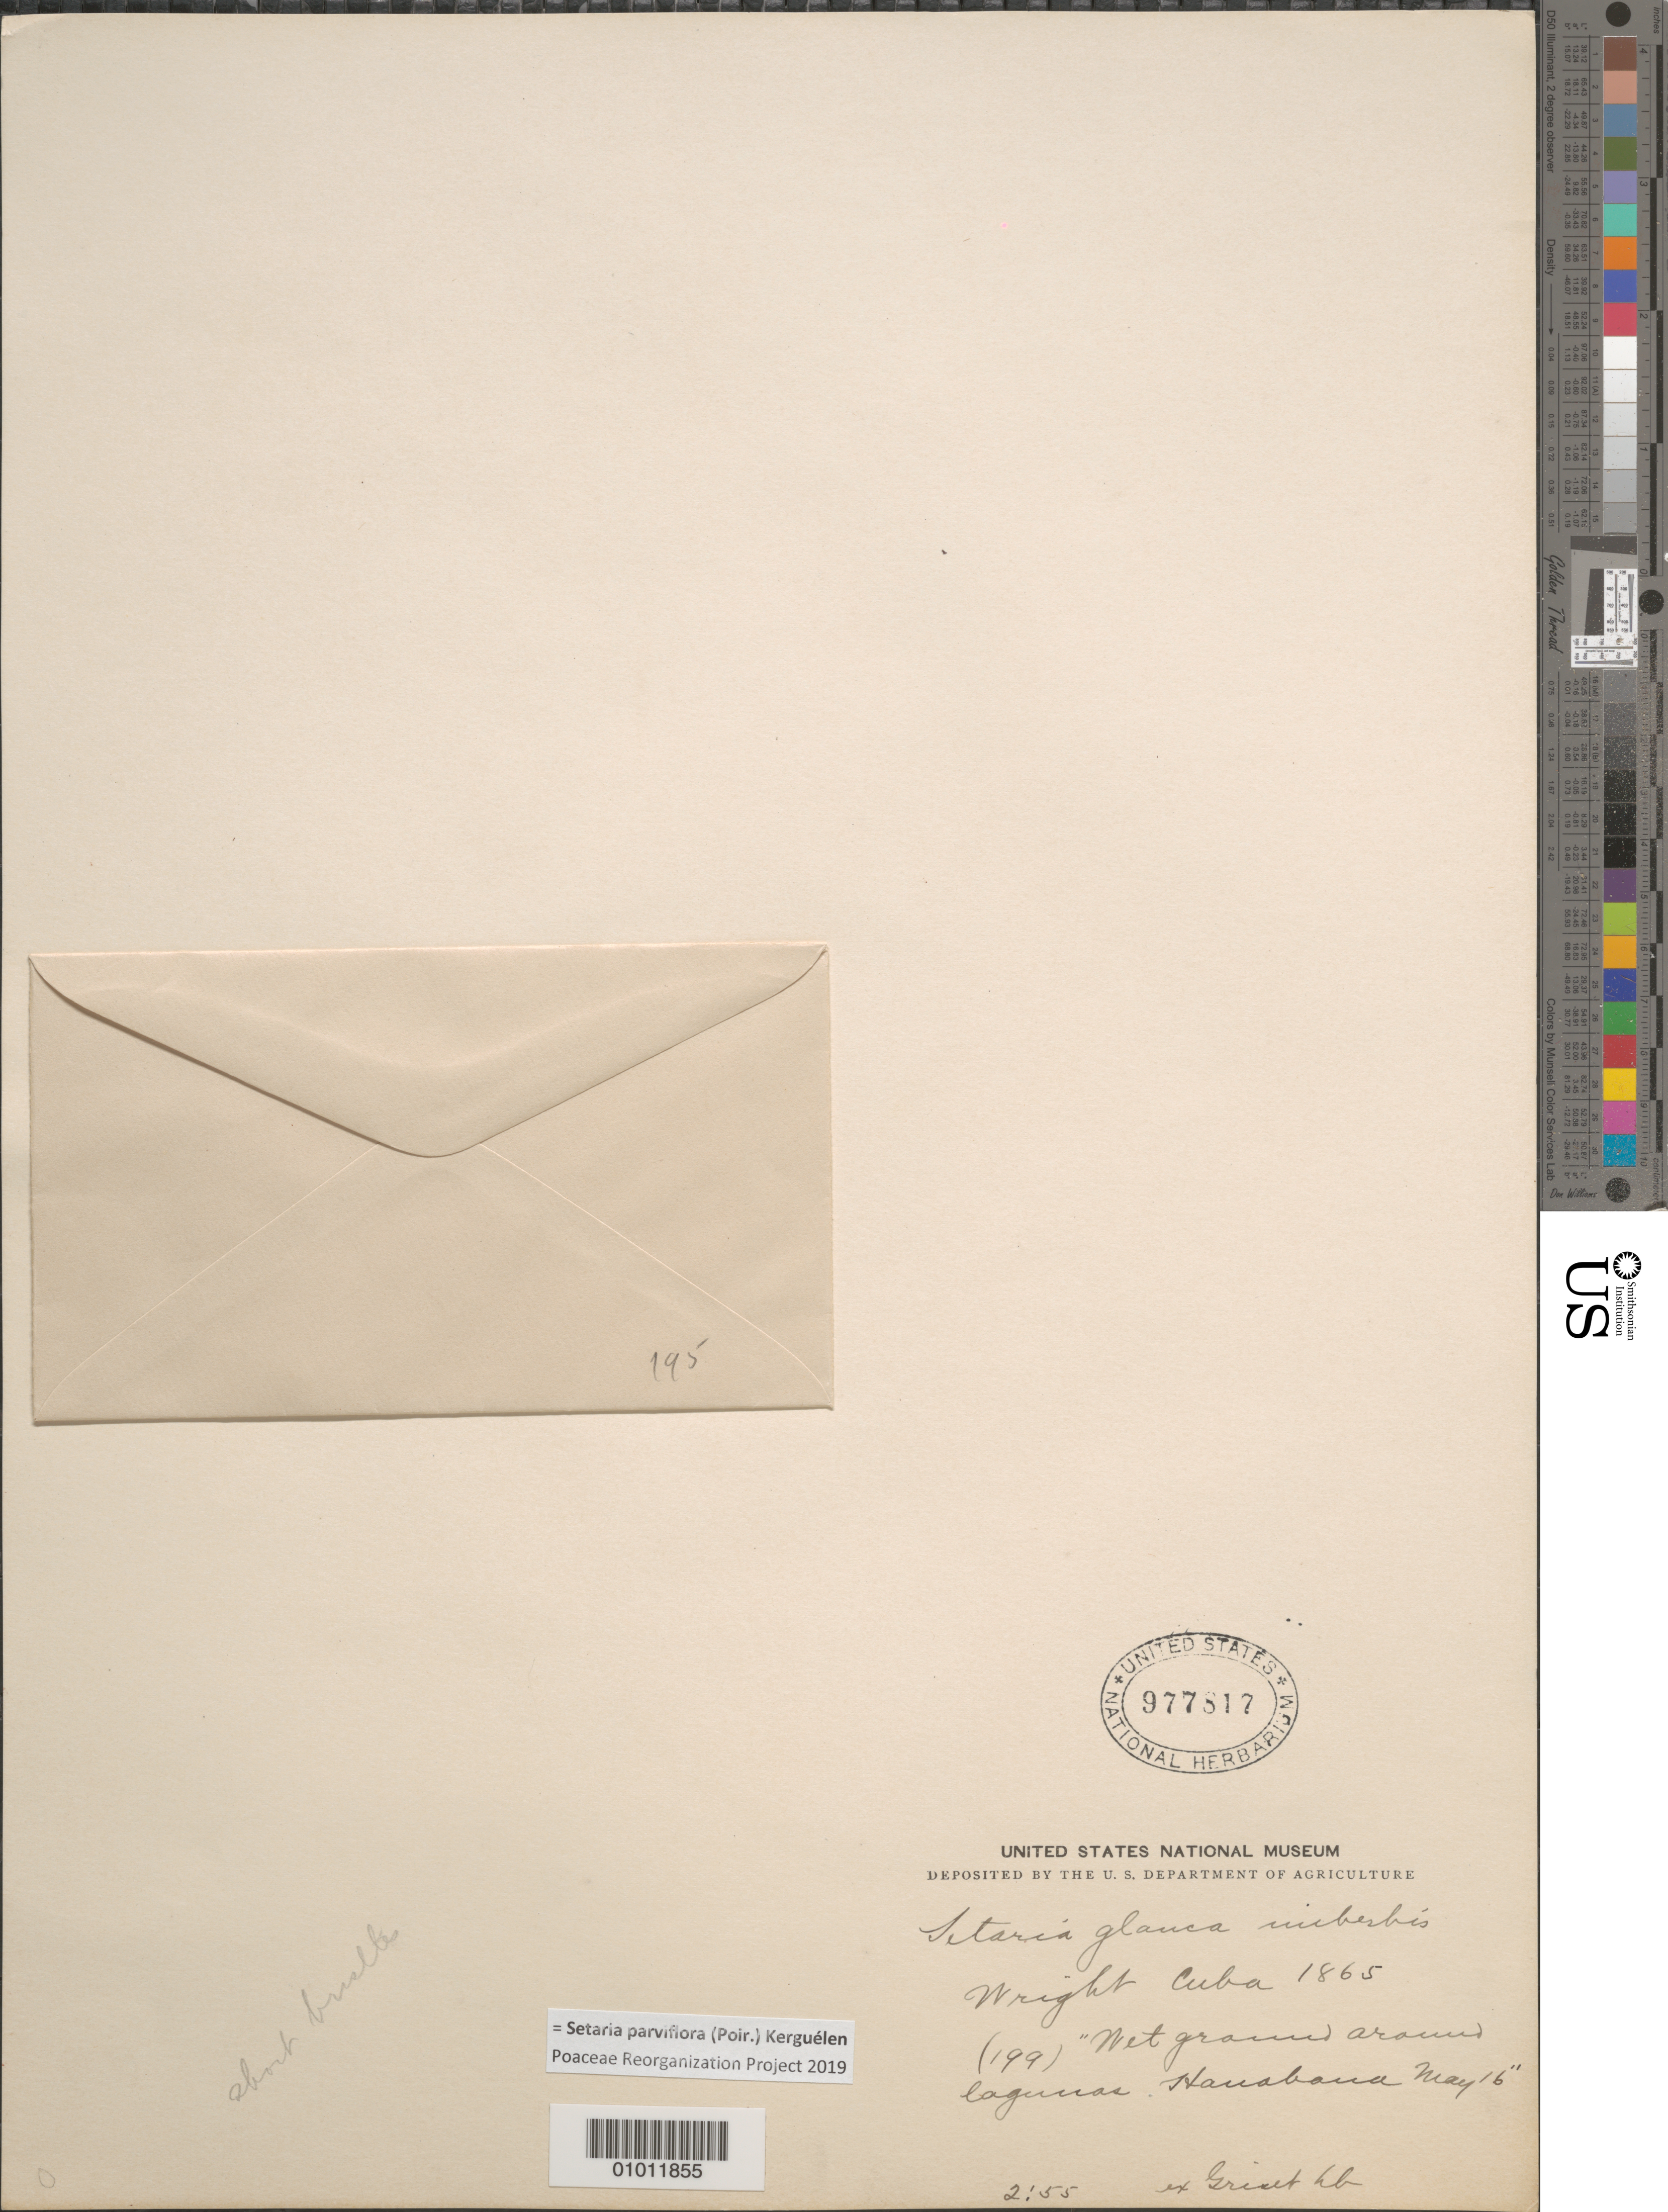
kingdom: Plantae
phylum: Tracheophyta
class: Liliopsida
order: Poales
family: Poaceae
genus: Setaria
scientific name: Setaria parviflora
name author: (Poir.) Kerguélen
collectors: C. Wright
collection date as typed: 1865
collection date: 1865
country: Cuba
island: Cuba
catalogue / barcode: US 977817